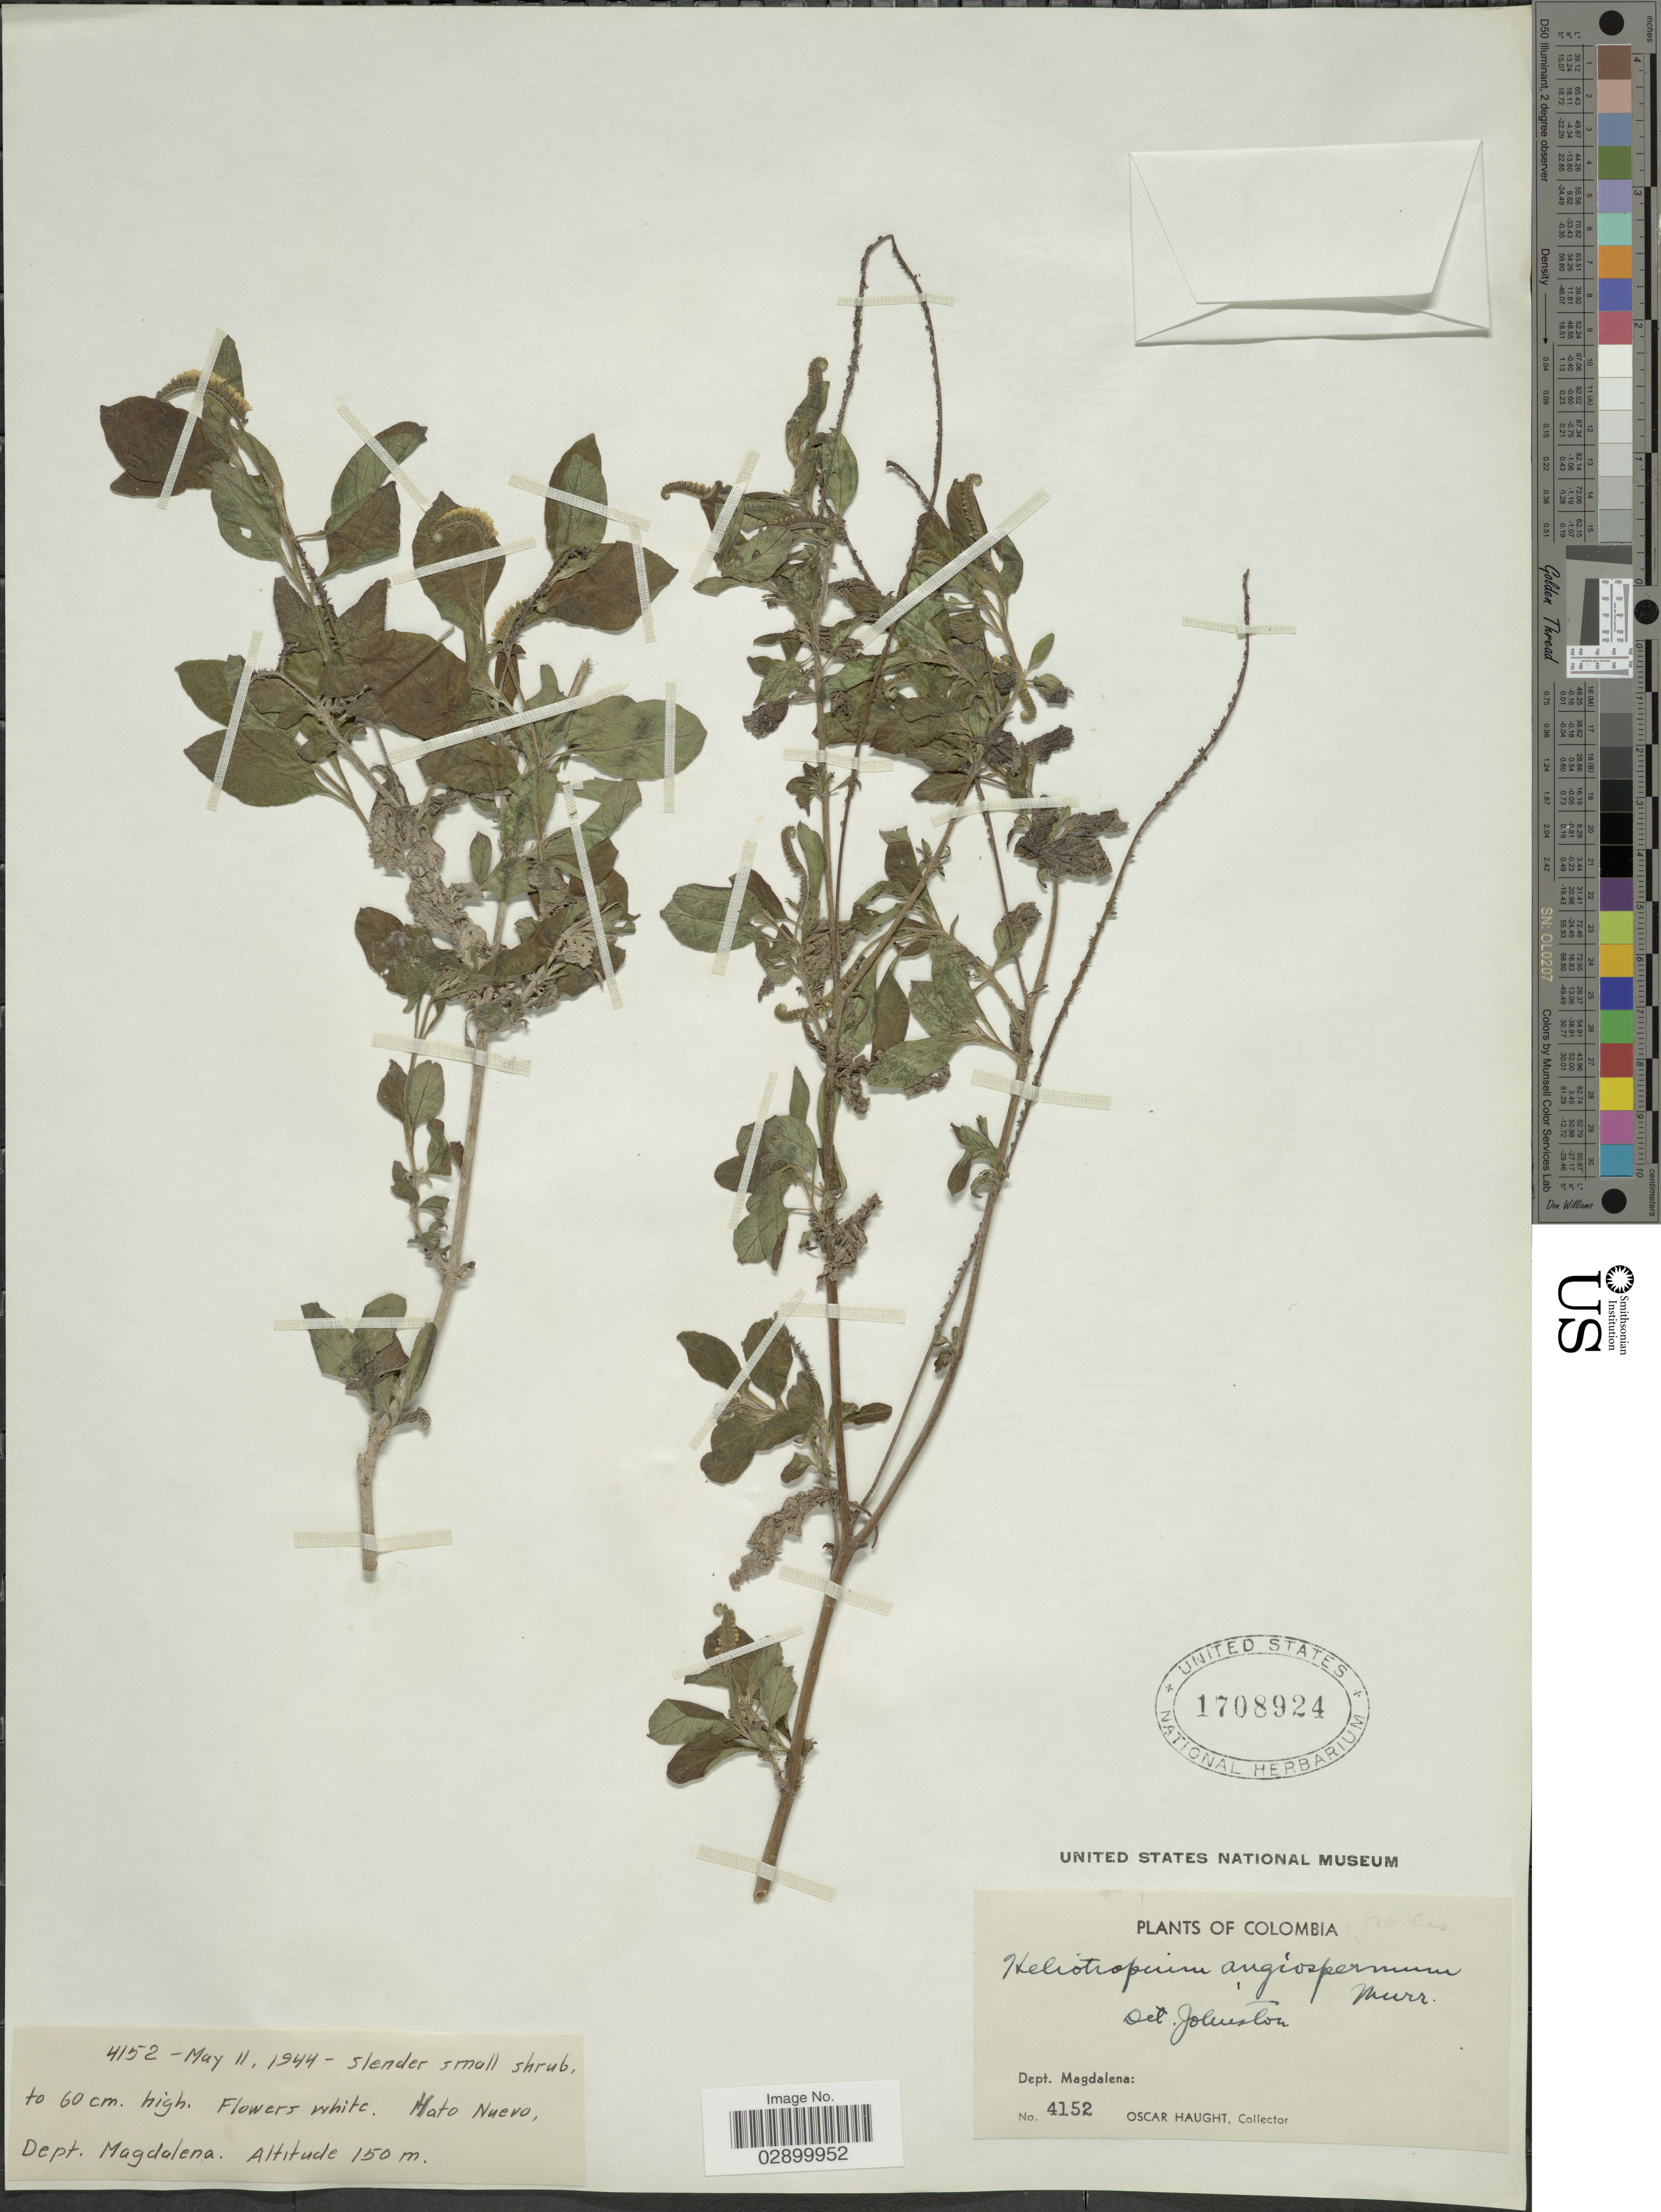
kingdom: Plantae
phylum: Tracheophyta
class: Magnoliopsida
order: Boraginales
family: Heliotropiaceae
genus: Heliotropium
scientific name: Heliotropium angiospermum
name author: Murray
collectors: O. Haught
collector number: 4152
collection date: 1944-05-11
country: Colombia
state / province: Magdalena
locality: Hato Nuevo, Dept. Magdalena.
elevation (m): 150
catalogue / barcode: US 1708924